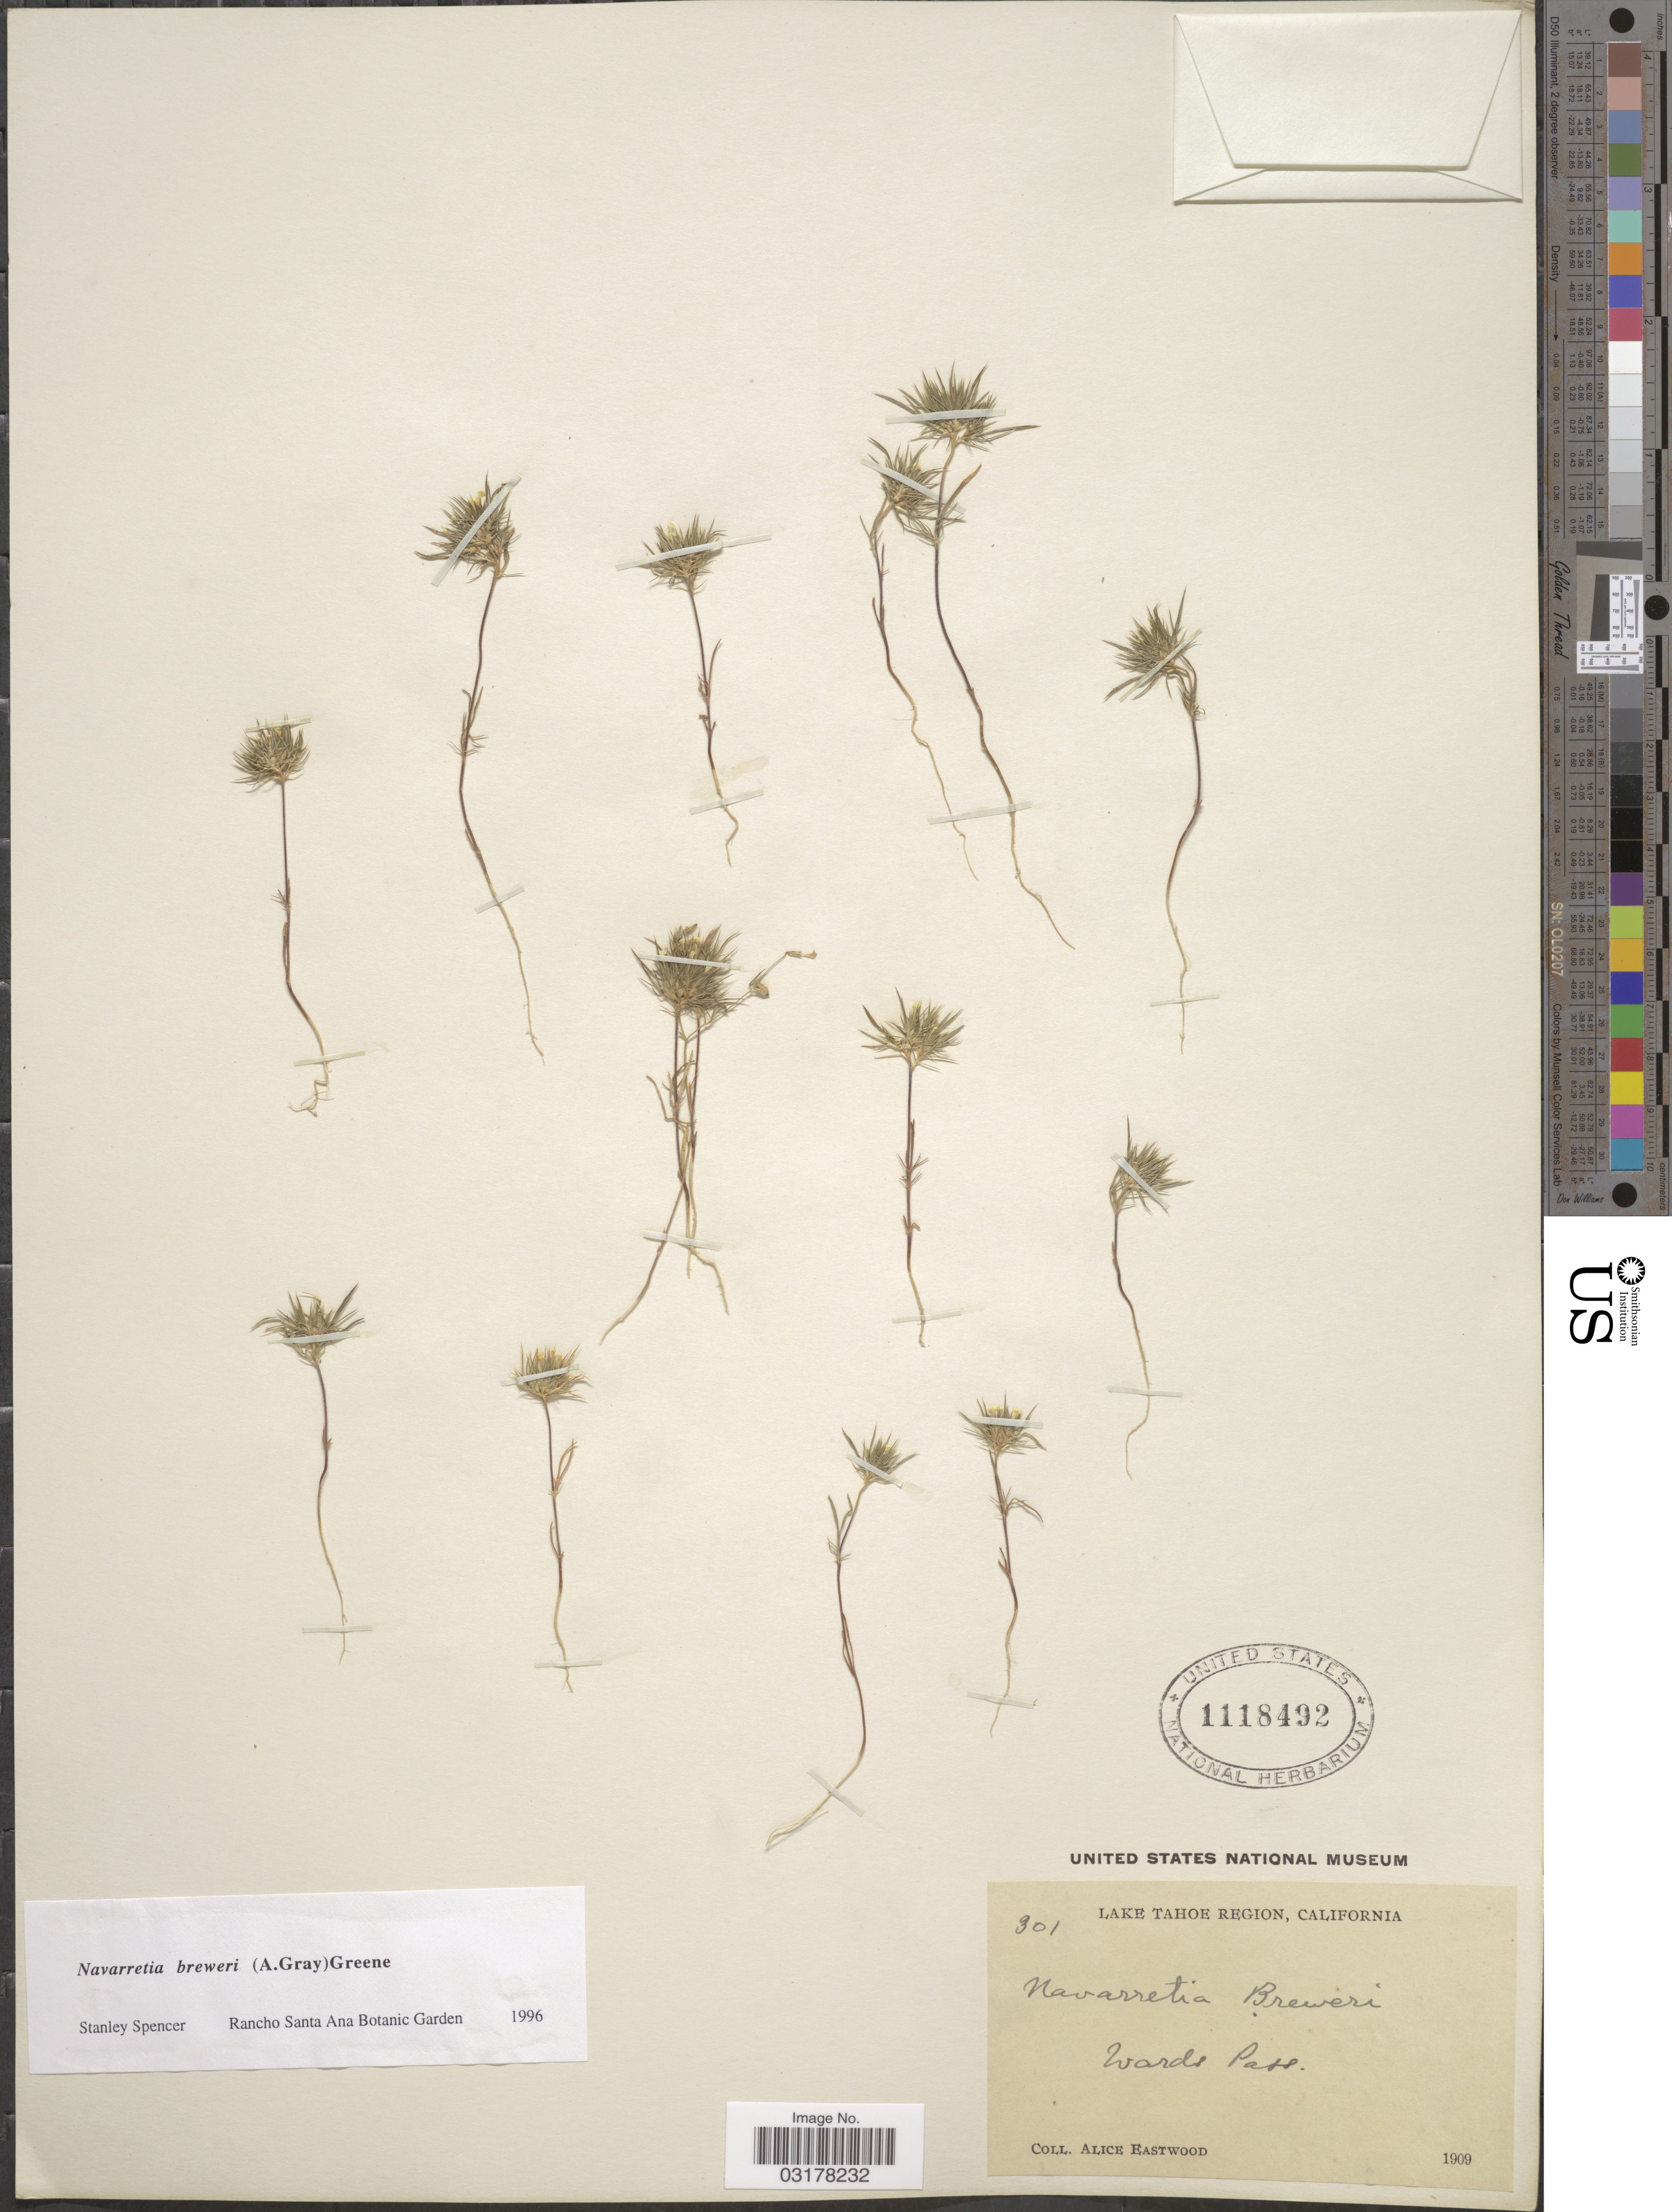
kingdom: Plantae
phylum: Tracheophyta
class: Magnoliopsida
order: Ericales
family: Polemoniaceae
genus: Navarretia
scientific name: Navarretia breweri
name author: (A. Gray) Greene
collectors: A. Eastwood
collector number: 301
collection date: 1909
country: United States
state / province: California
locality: Lake Tahoe Region. Wards Pass.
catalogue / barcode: US 1118492